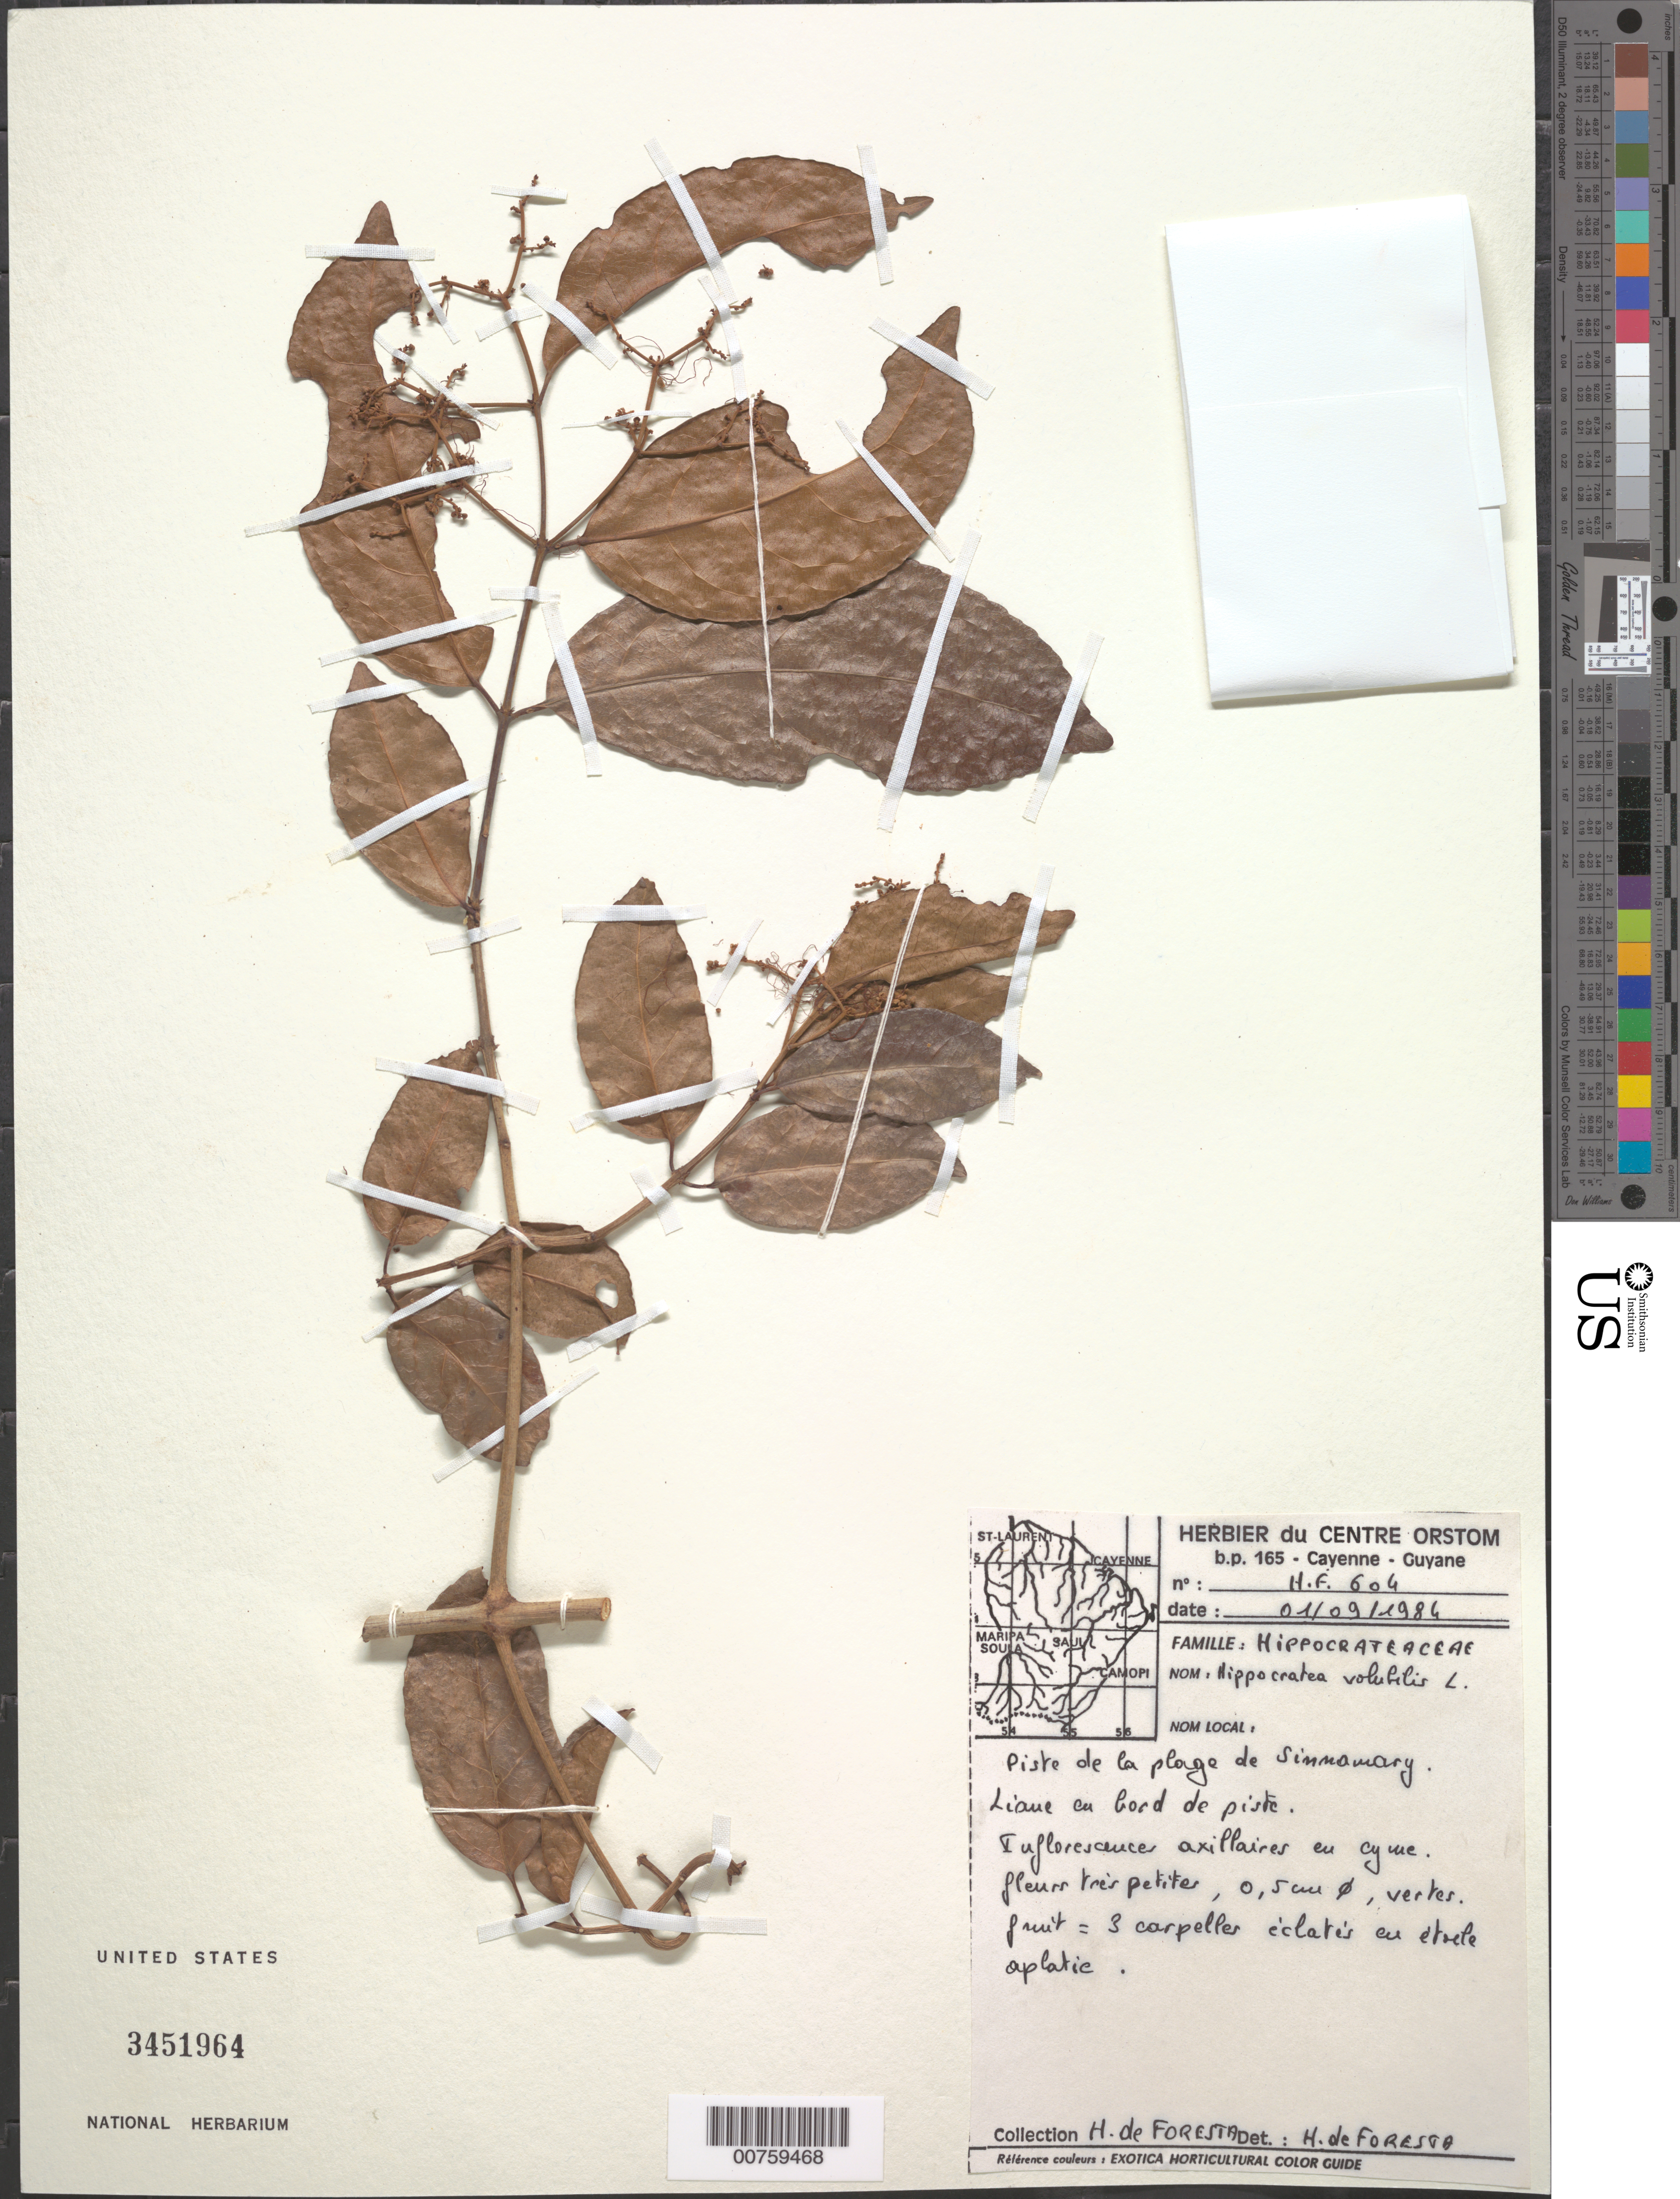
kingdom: Plantae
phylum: Tracheophyta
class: Magnoliopsida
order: Celastrales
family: Celastraceae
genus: Hippocratea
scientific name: Hippocratea volubilis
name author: L.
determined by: de Foresta, H.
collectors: H. de Foresta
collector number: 604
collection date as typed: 1-Sep-84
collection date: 1984-09-01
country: French Guiana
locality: Piste de la plage de Sinnamary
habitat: Borde de piste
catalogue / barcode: US 3451964